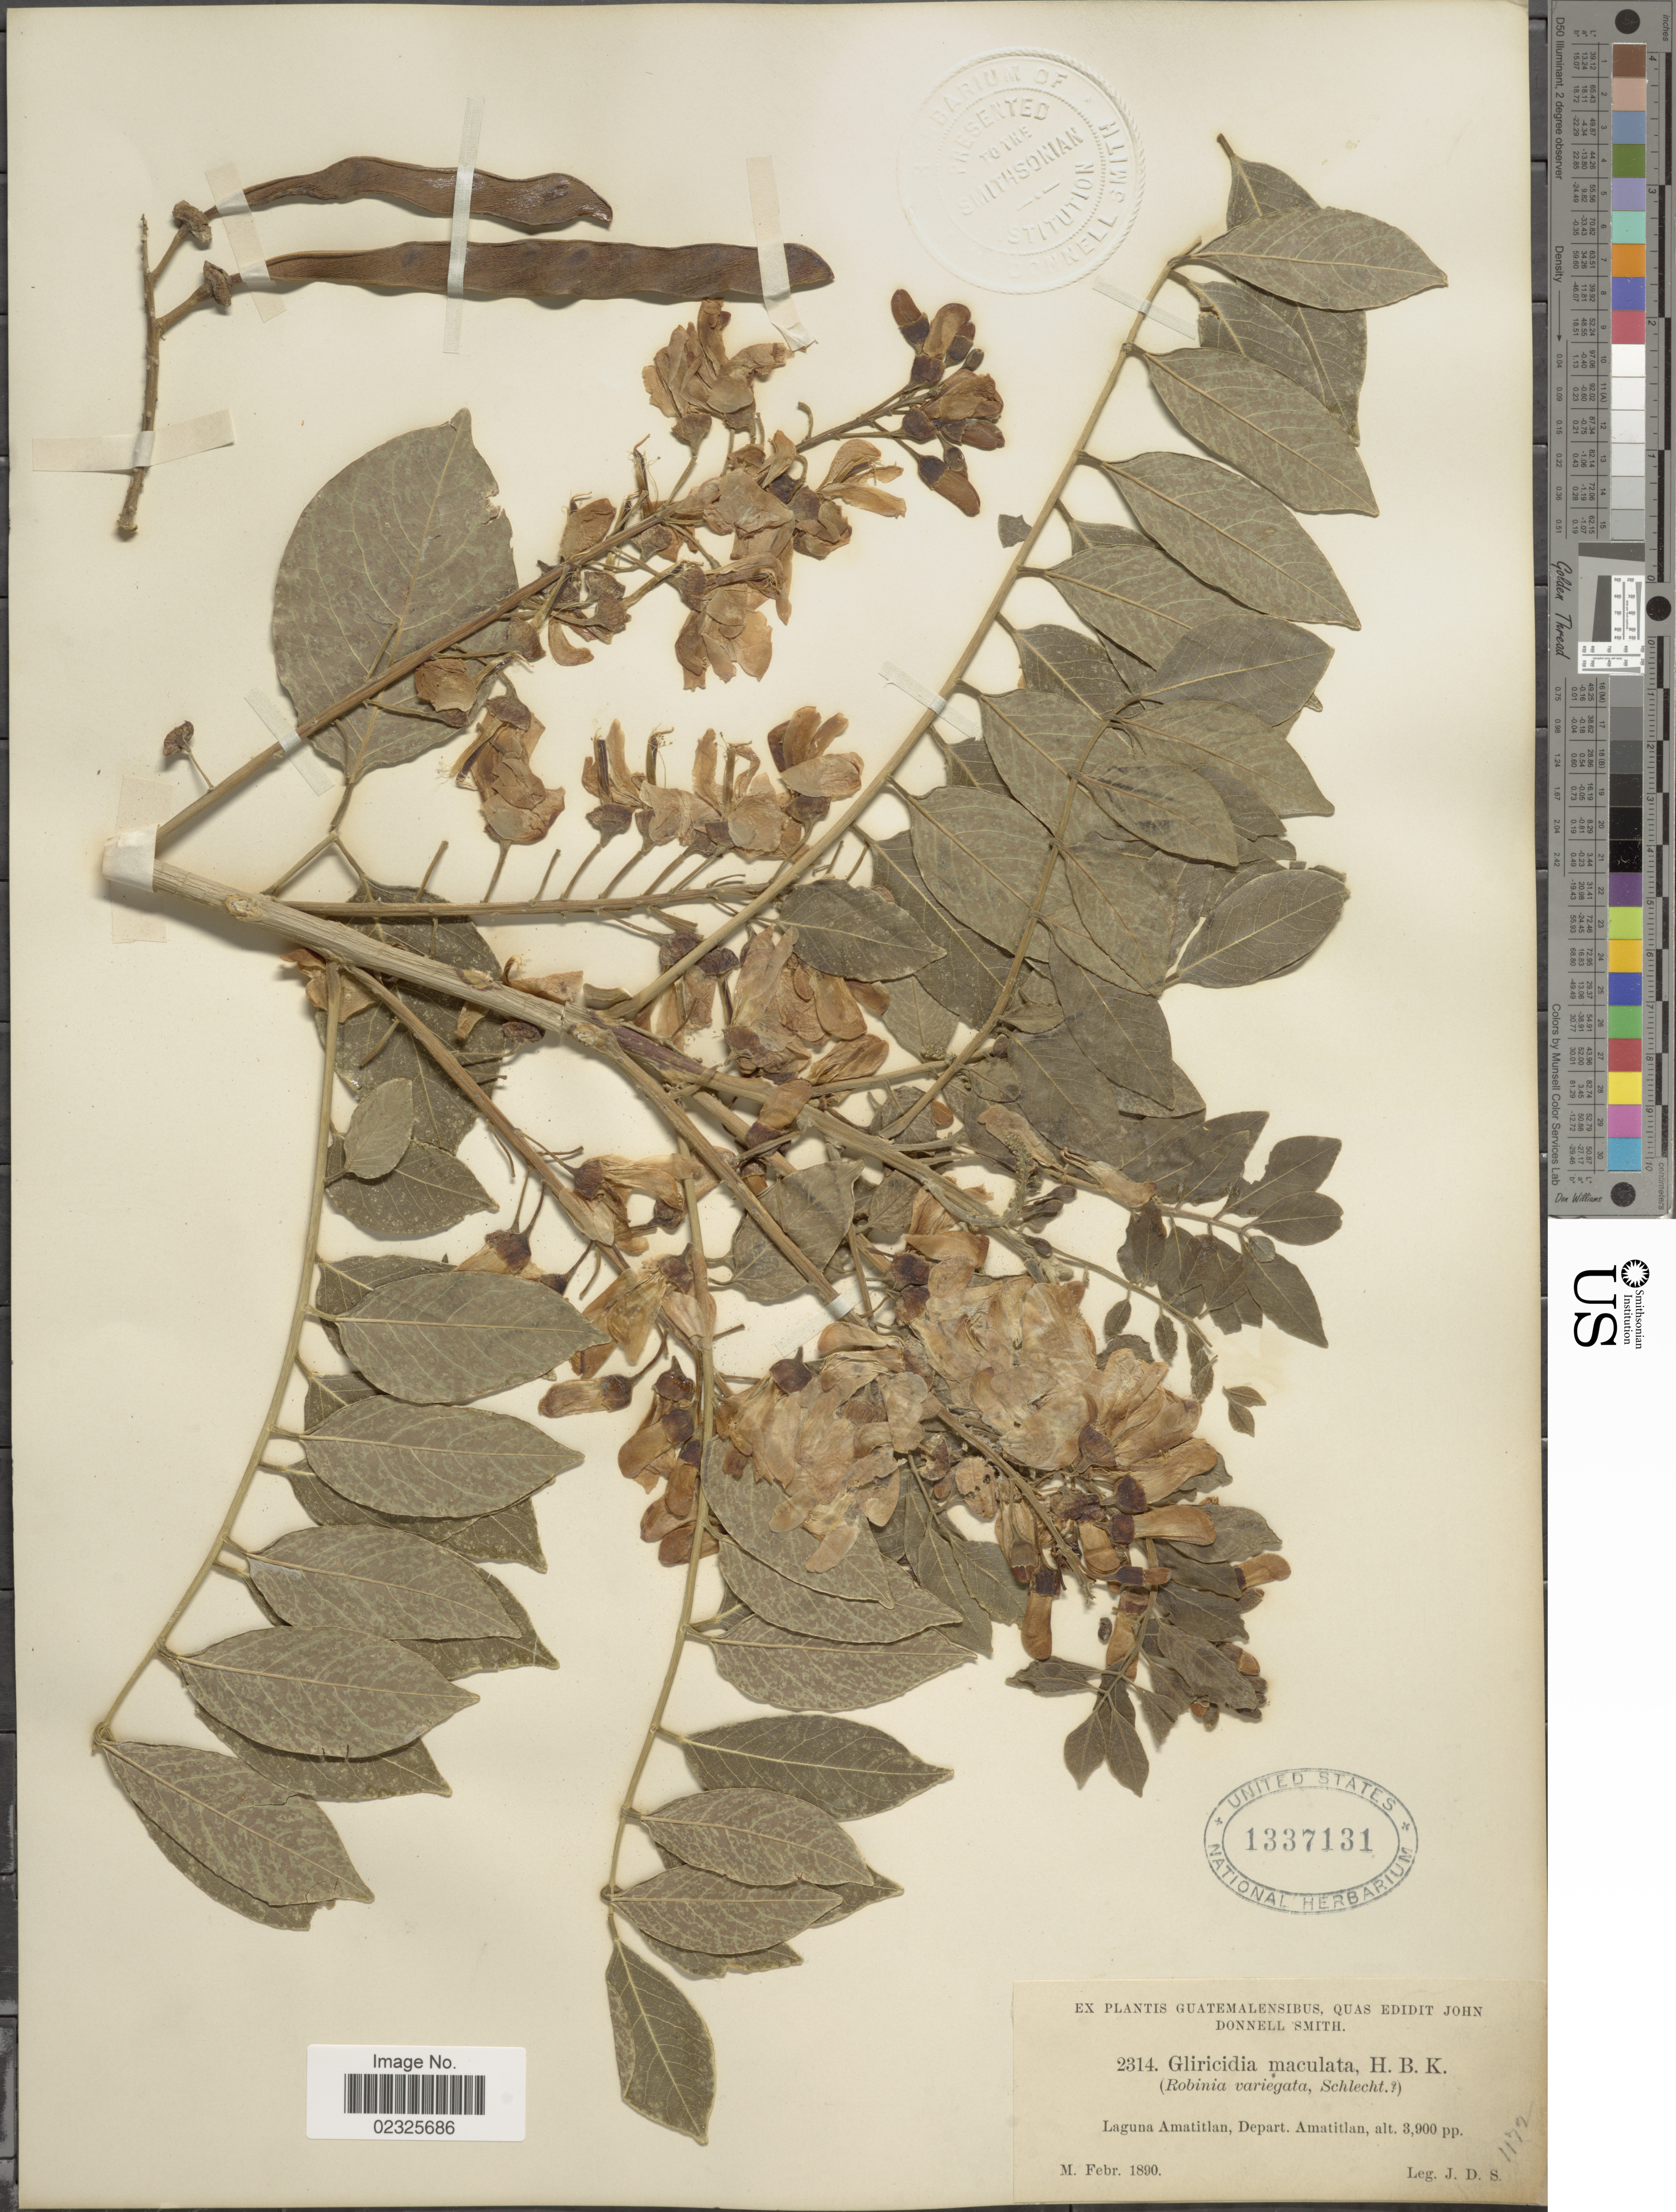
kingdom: Plantae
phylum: Tracheophyta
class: Magnoliopsida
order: Fabales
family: Fabaceae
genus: Gliricidia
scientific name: Gliricidia sepium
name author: (Jacq.) Kunth ex Walp.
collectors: J. Donnell Smith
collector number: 2314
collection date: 1890-02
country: Guatemala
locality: Laguna Amatitlan, Depart. Amatitlan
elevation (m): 1189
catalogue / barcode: US 1337131